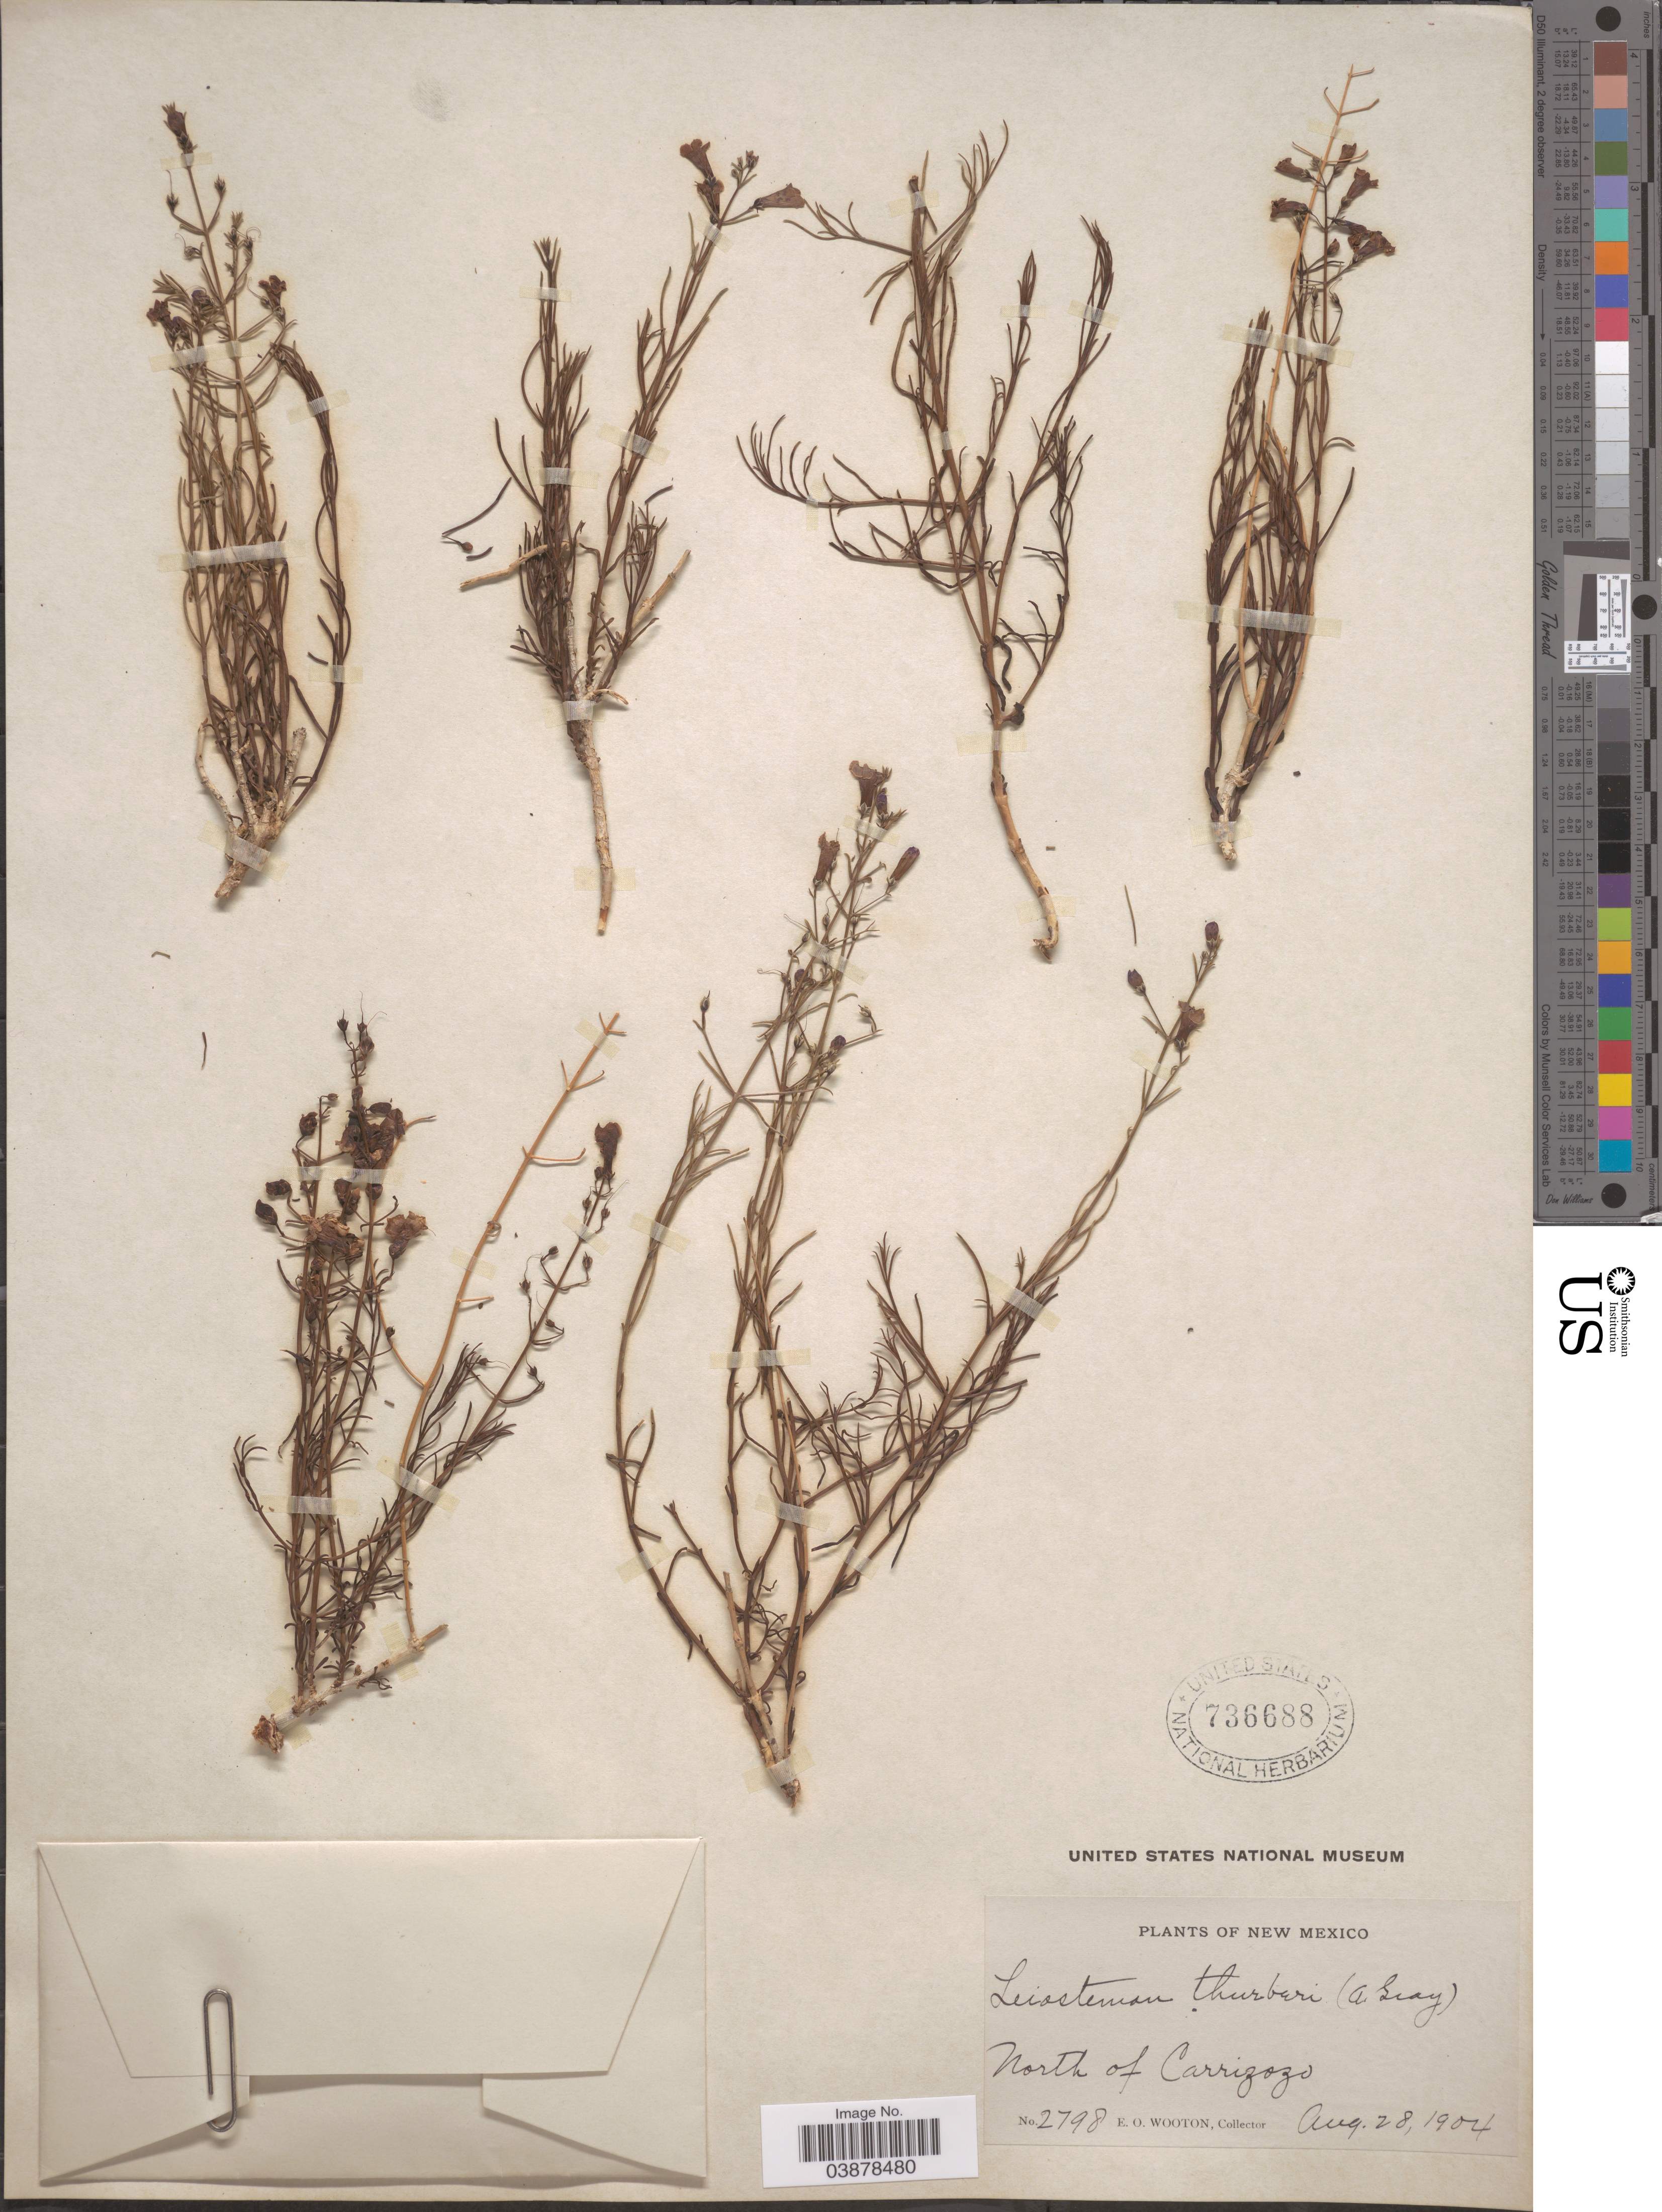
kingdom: Plantae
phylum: Tracheophyta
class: Magnoliopsida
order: Lamiales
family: Plantaginaceae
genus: Penstemon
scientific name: Penstemon thurberi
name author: Torr.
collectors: E. O. Wooton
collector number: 2798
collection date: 1904-08-28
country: United States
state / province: New Mexico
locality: North of Carrizozo.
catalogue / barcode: US 736688